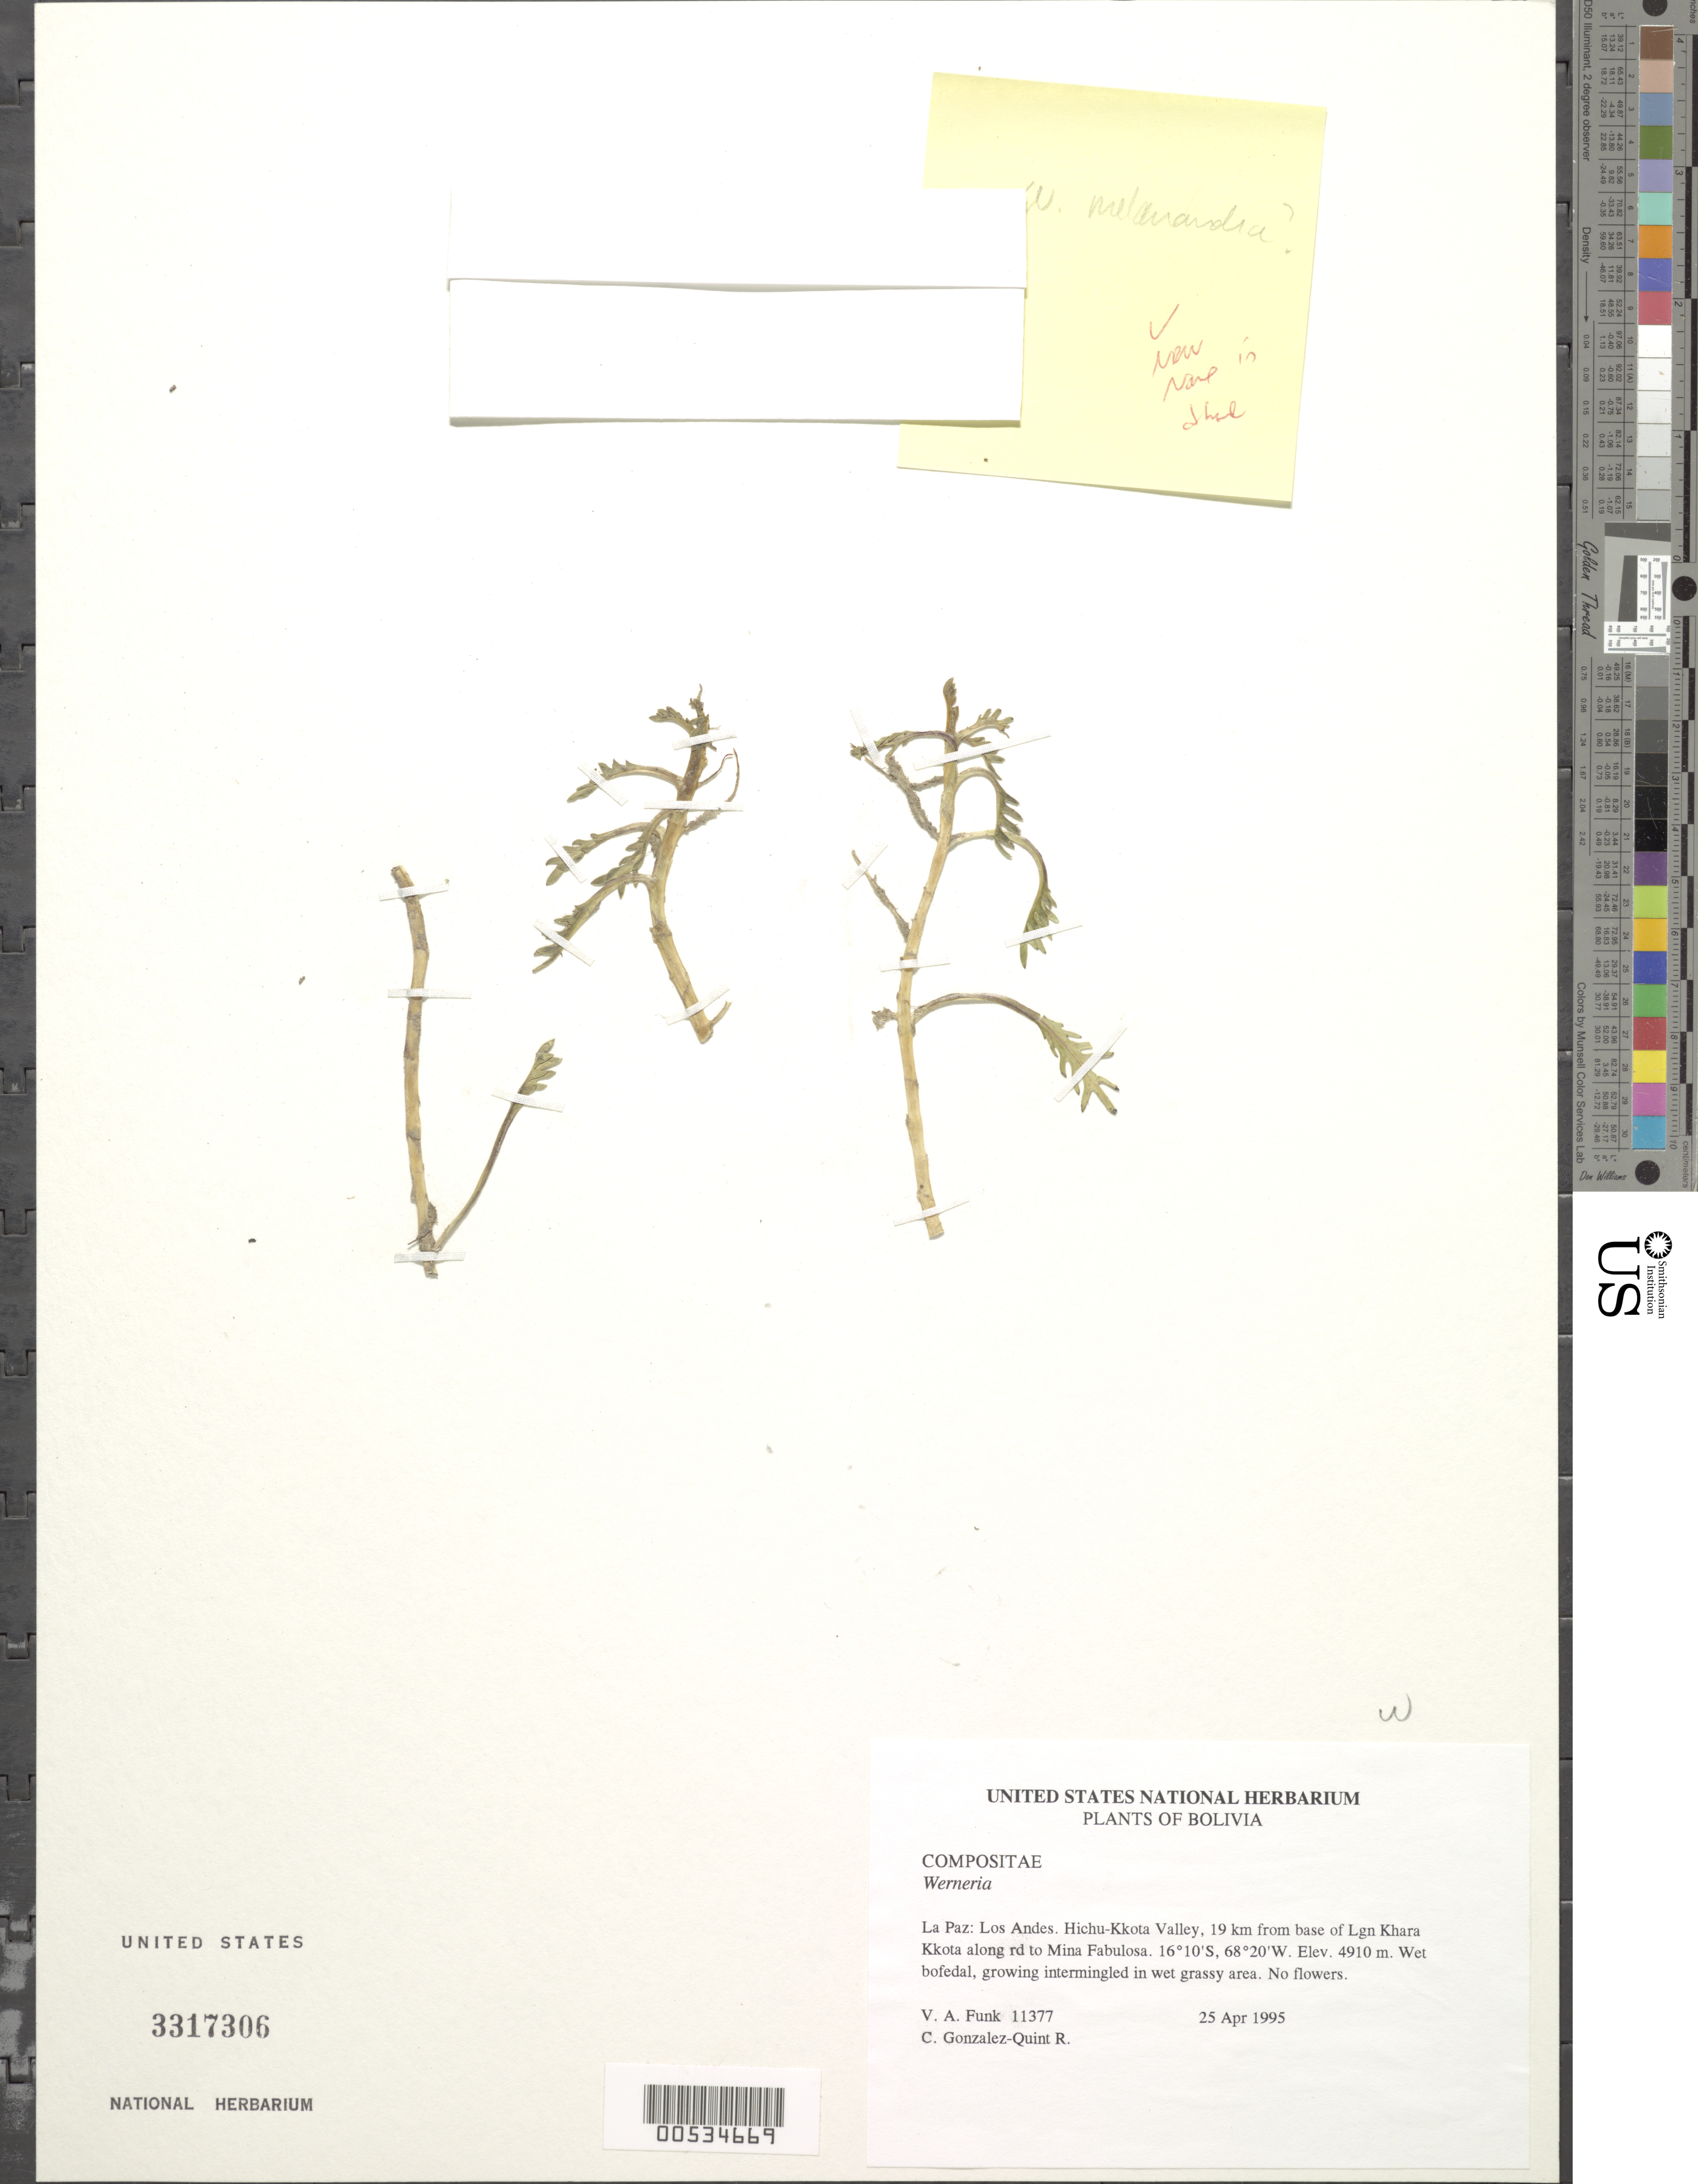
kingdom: Plantae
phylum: Tracheophyta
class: Magnoliopsida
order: Asterales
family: Asteraceae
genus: Werneria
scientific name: Werneria solivifolia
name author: Sch. Bip.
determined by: Calvo, Joel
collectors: V. Funk & C. González-Quint R.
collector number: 11377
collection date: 1995-04-25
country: Bolivia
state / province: La Paz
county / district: Los Andes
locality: Hichu-Kkota Valley, 19 km from base of Lgn Khara Kkota along rd to Mina Fabulosa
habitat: Wet bofedal, growing intermingled in wet grassy area.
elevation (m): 4910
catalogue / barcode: US 3317306